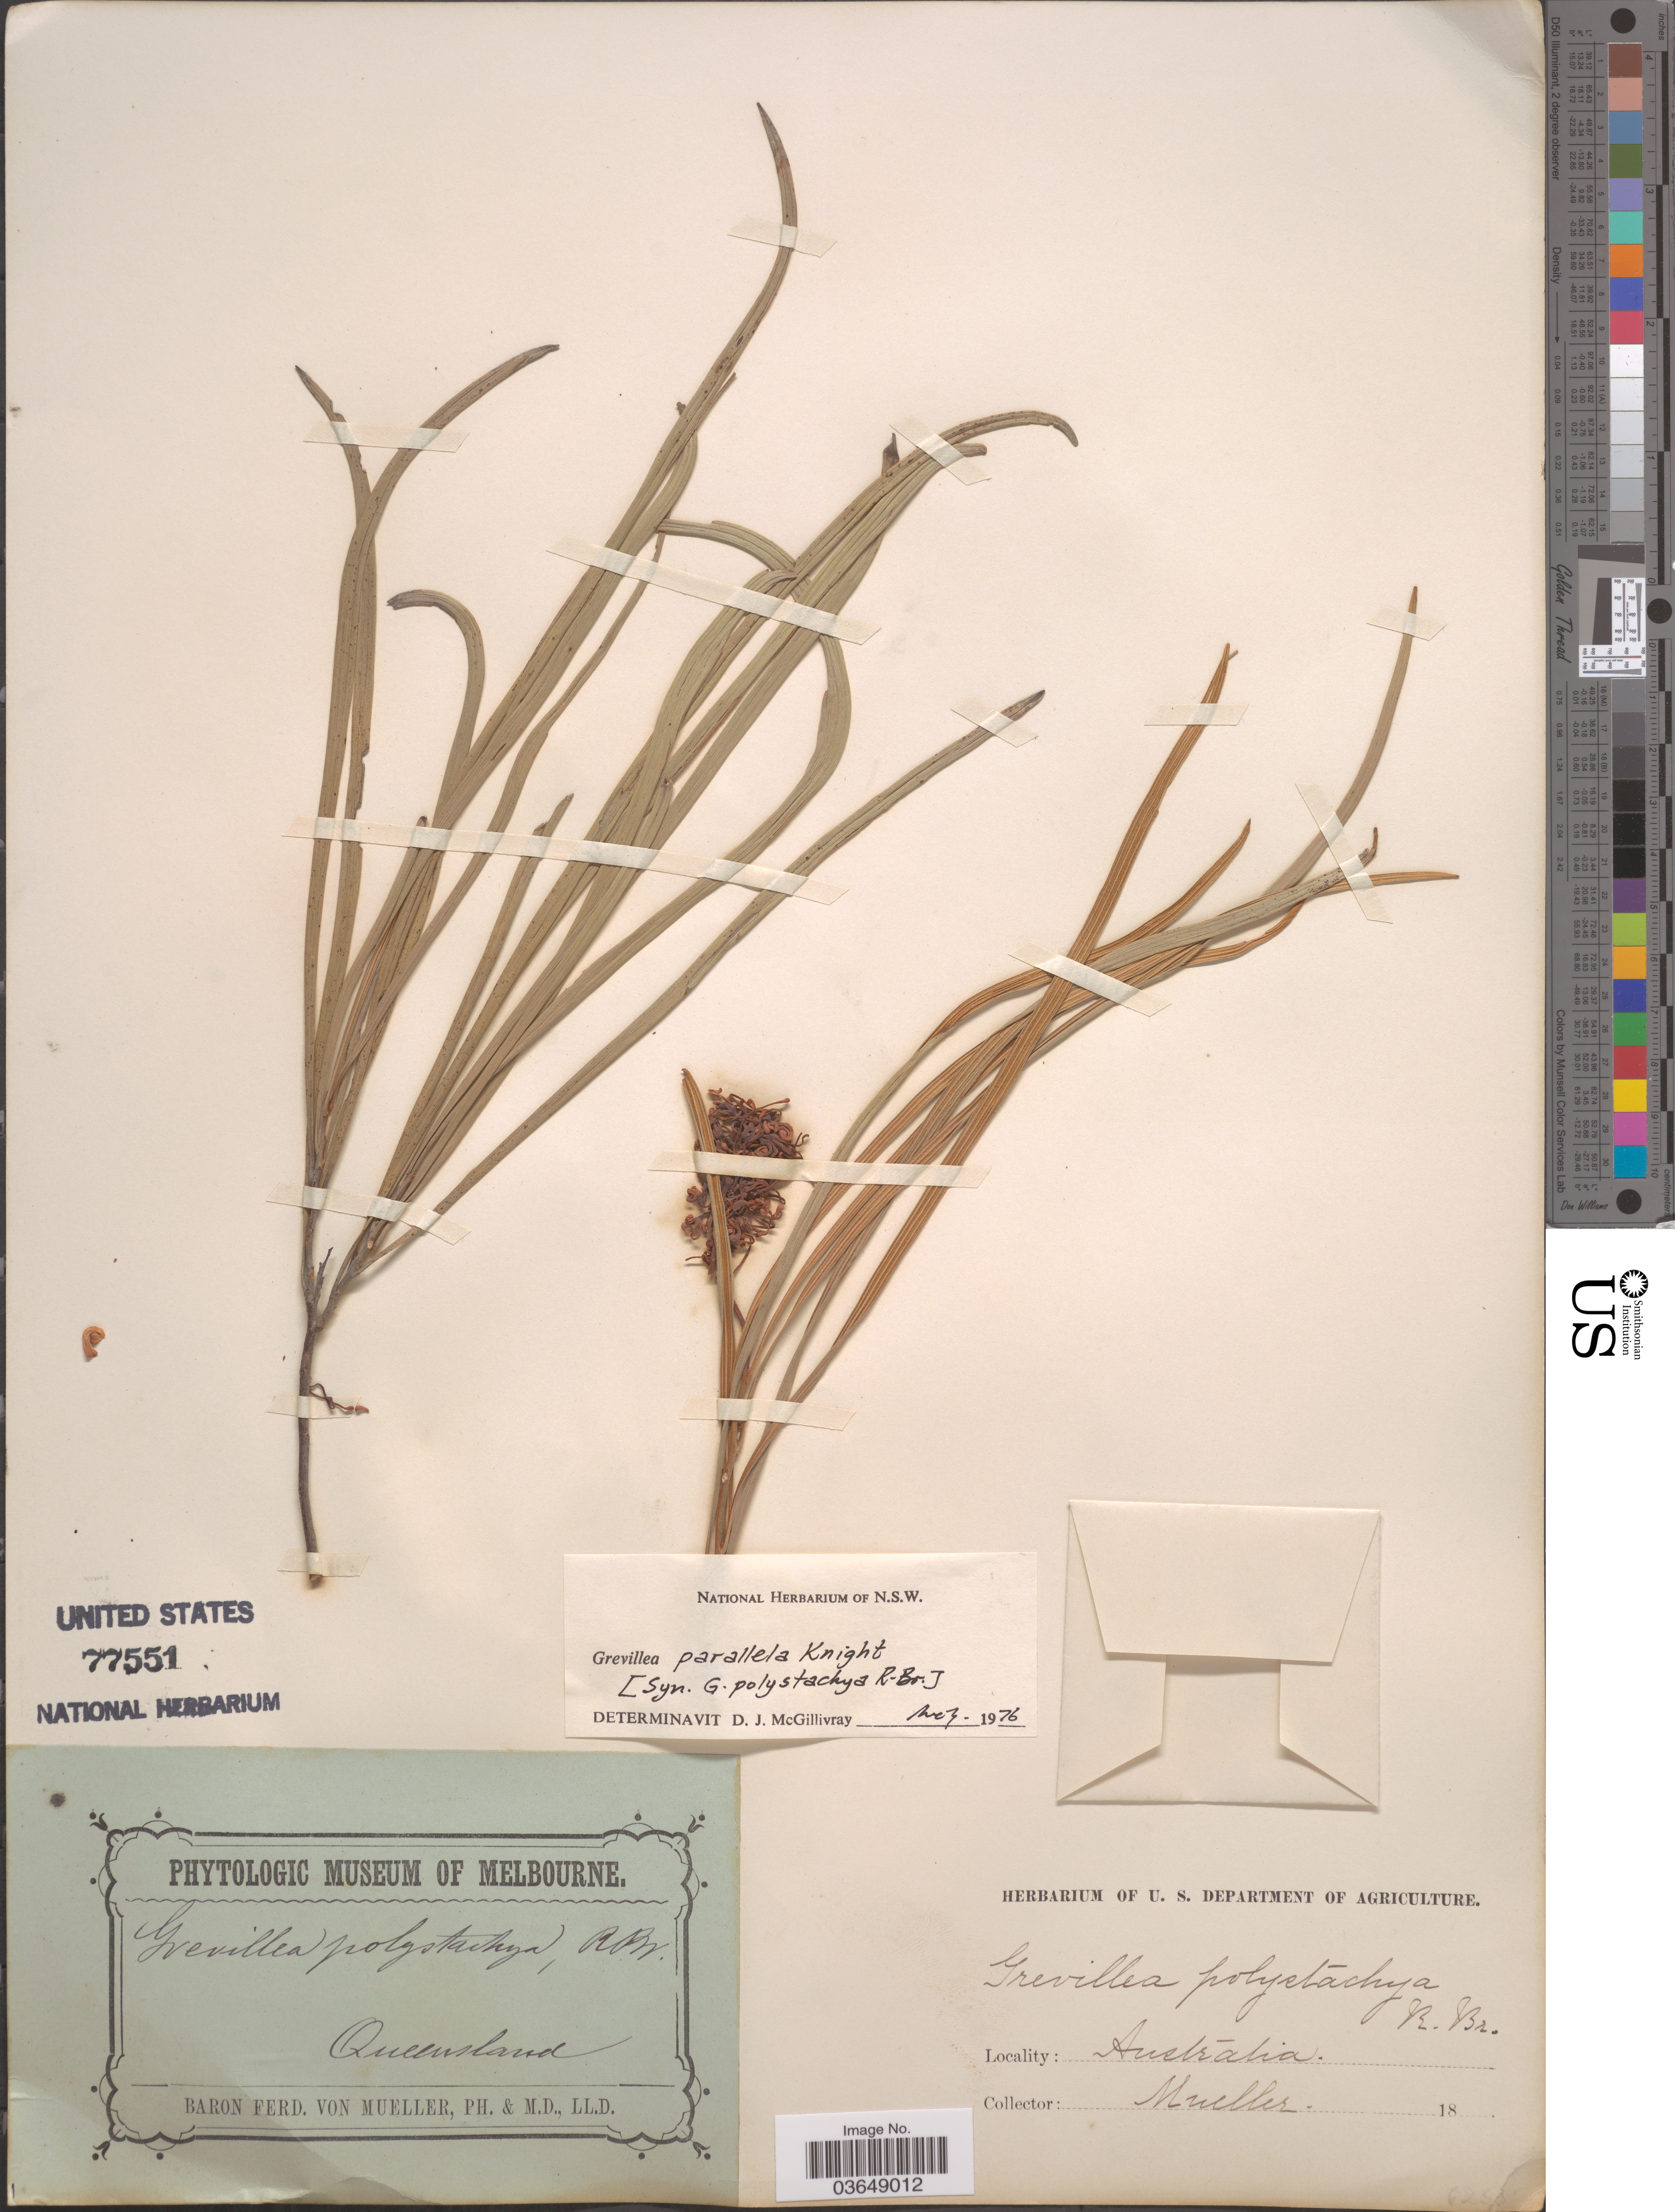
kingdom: Plantae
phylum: Tracheophyta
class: Magnoliopsida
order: Proteales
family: Proteaceae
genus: Grevillea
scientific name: Grevillea parallela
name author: Knight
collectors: F. Mueller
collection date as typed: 18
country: Australia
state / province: Queensland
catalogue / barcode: US 77551